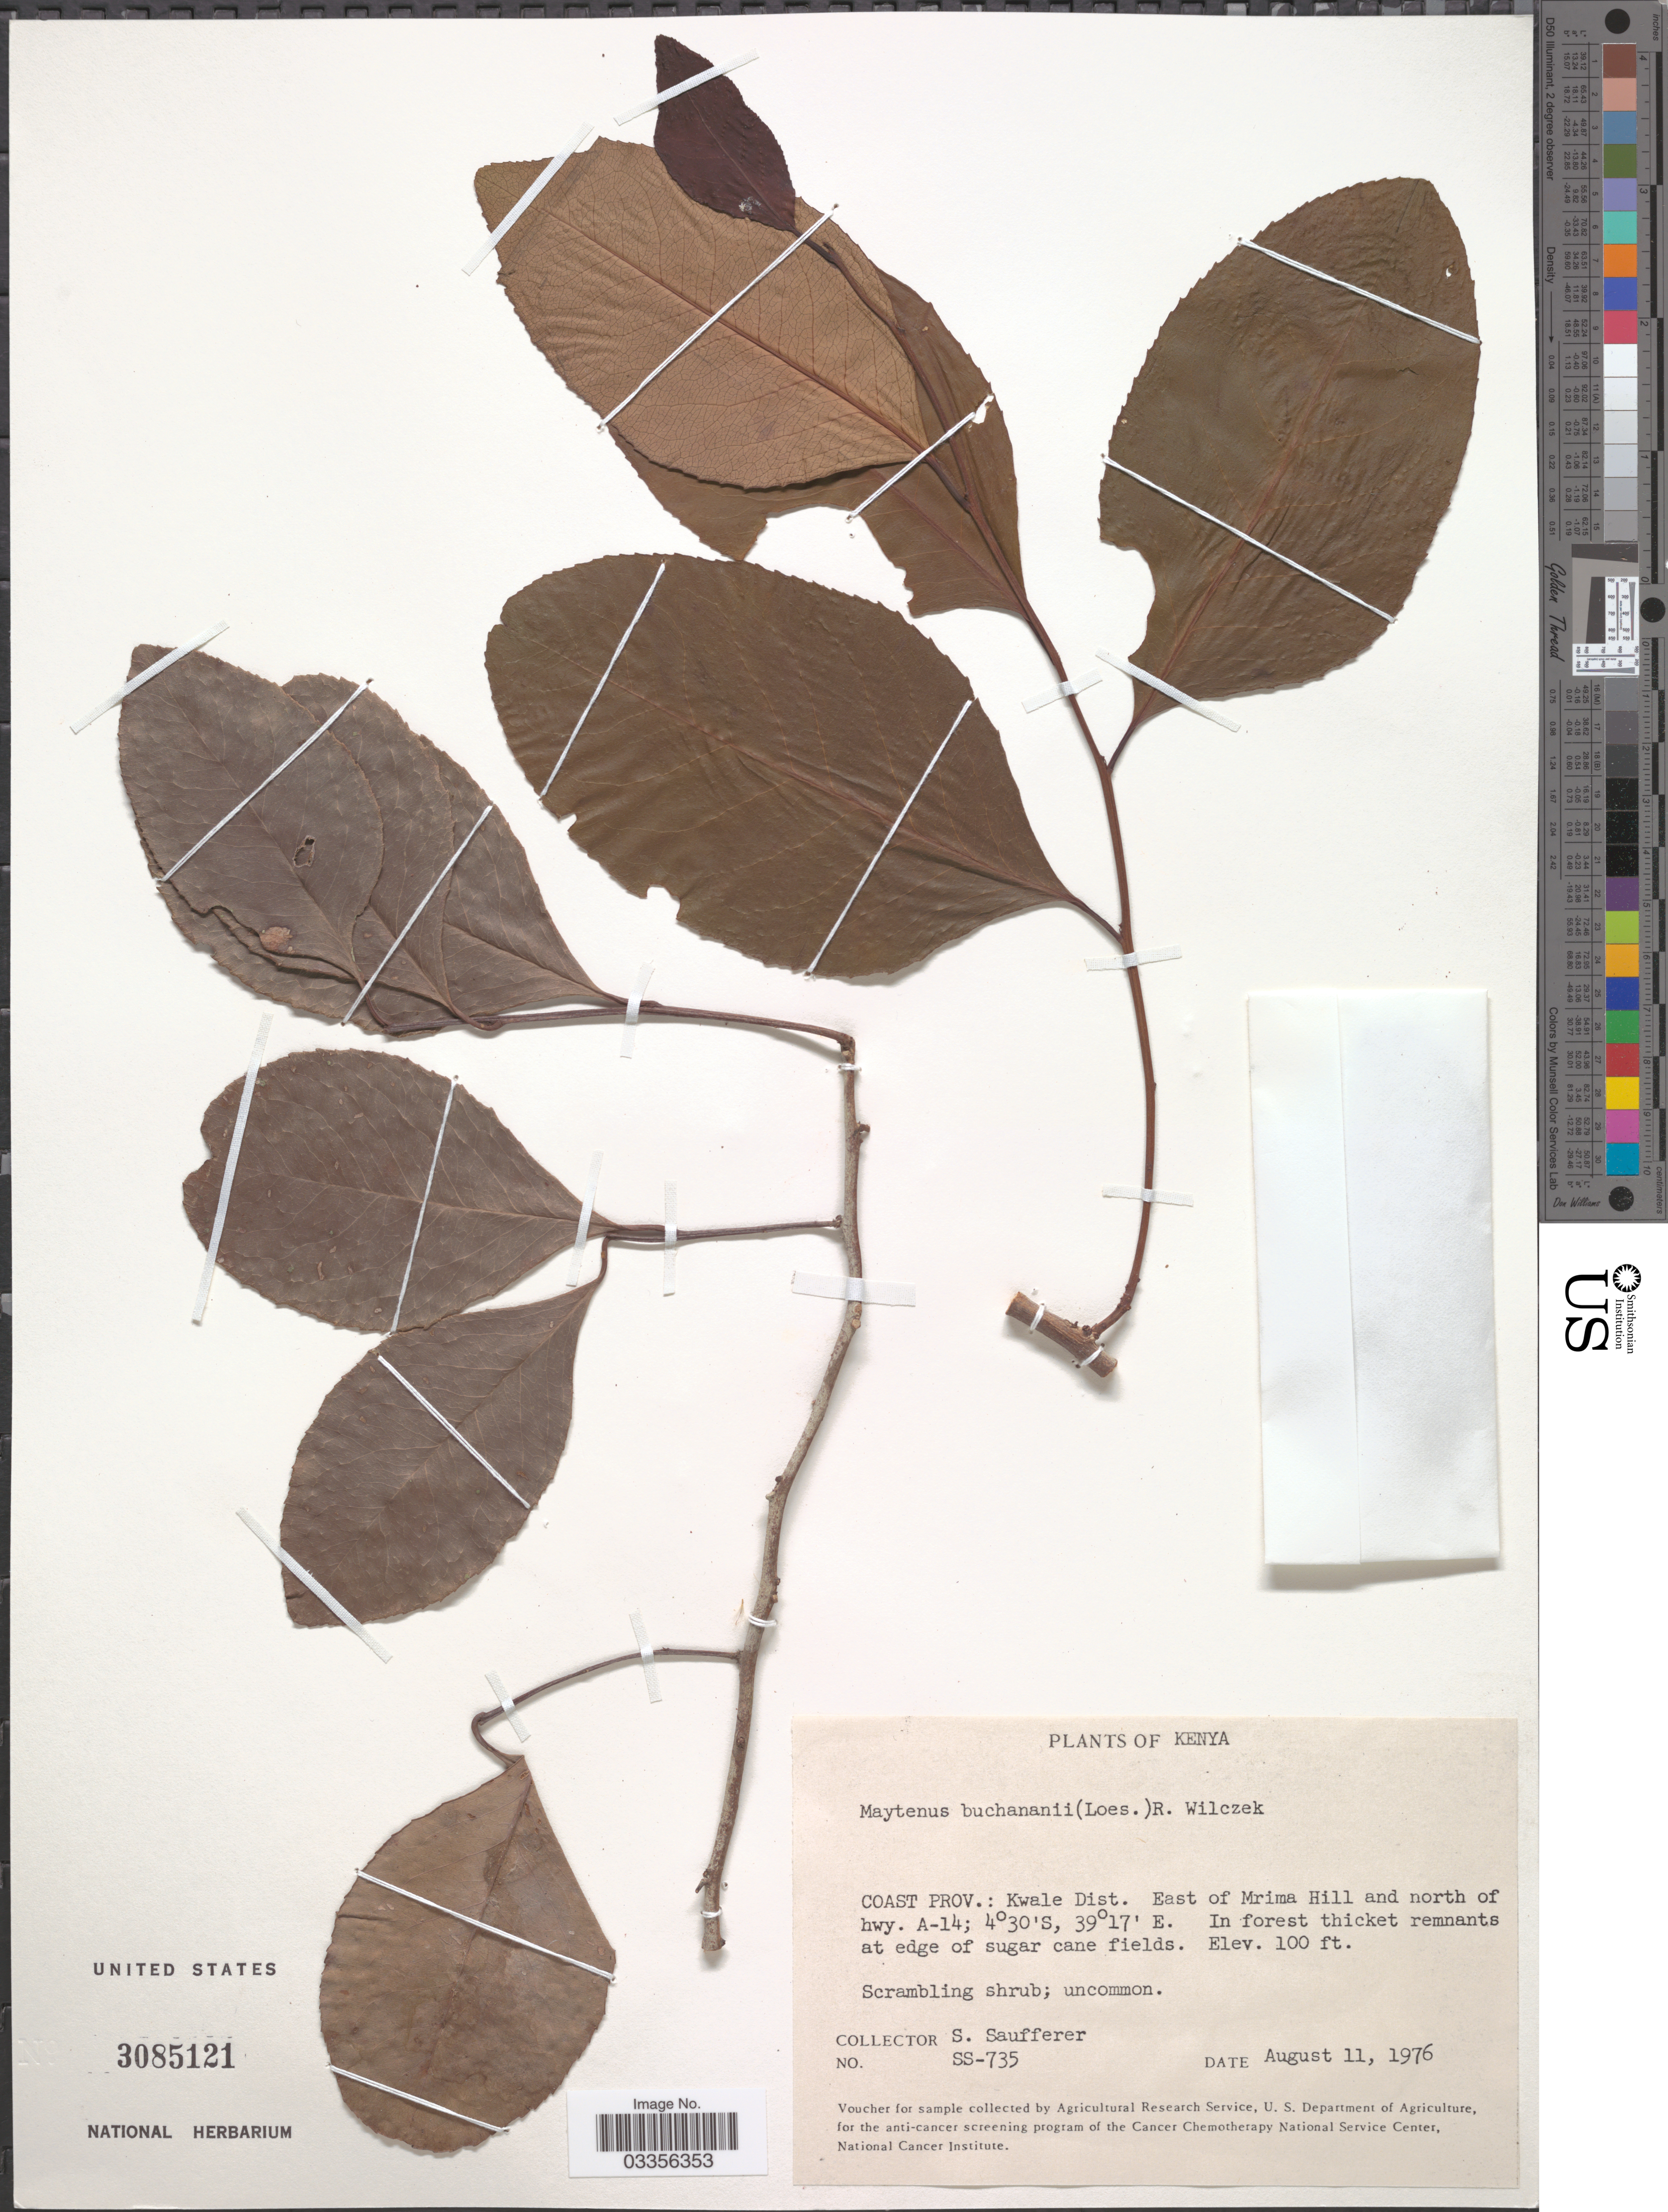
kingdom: Plantae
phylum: Tracheophyta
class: Magnoliopsida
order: Celastrales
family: Celastraceae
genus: Elaeodendron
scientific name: Elaeodendron buchananii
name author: (Loes.) Loes.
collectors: S. Saufferer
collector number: SS-735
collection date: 1976-08-11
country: Kenya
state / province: Kwale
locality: Coast Prov.: Kwale Dist. East of Mrima Hill and north of hwy. A-14.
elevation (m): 30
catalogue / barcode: US 3085121